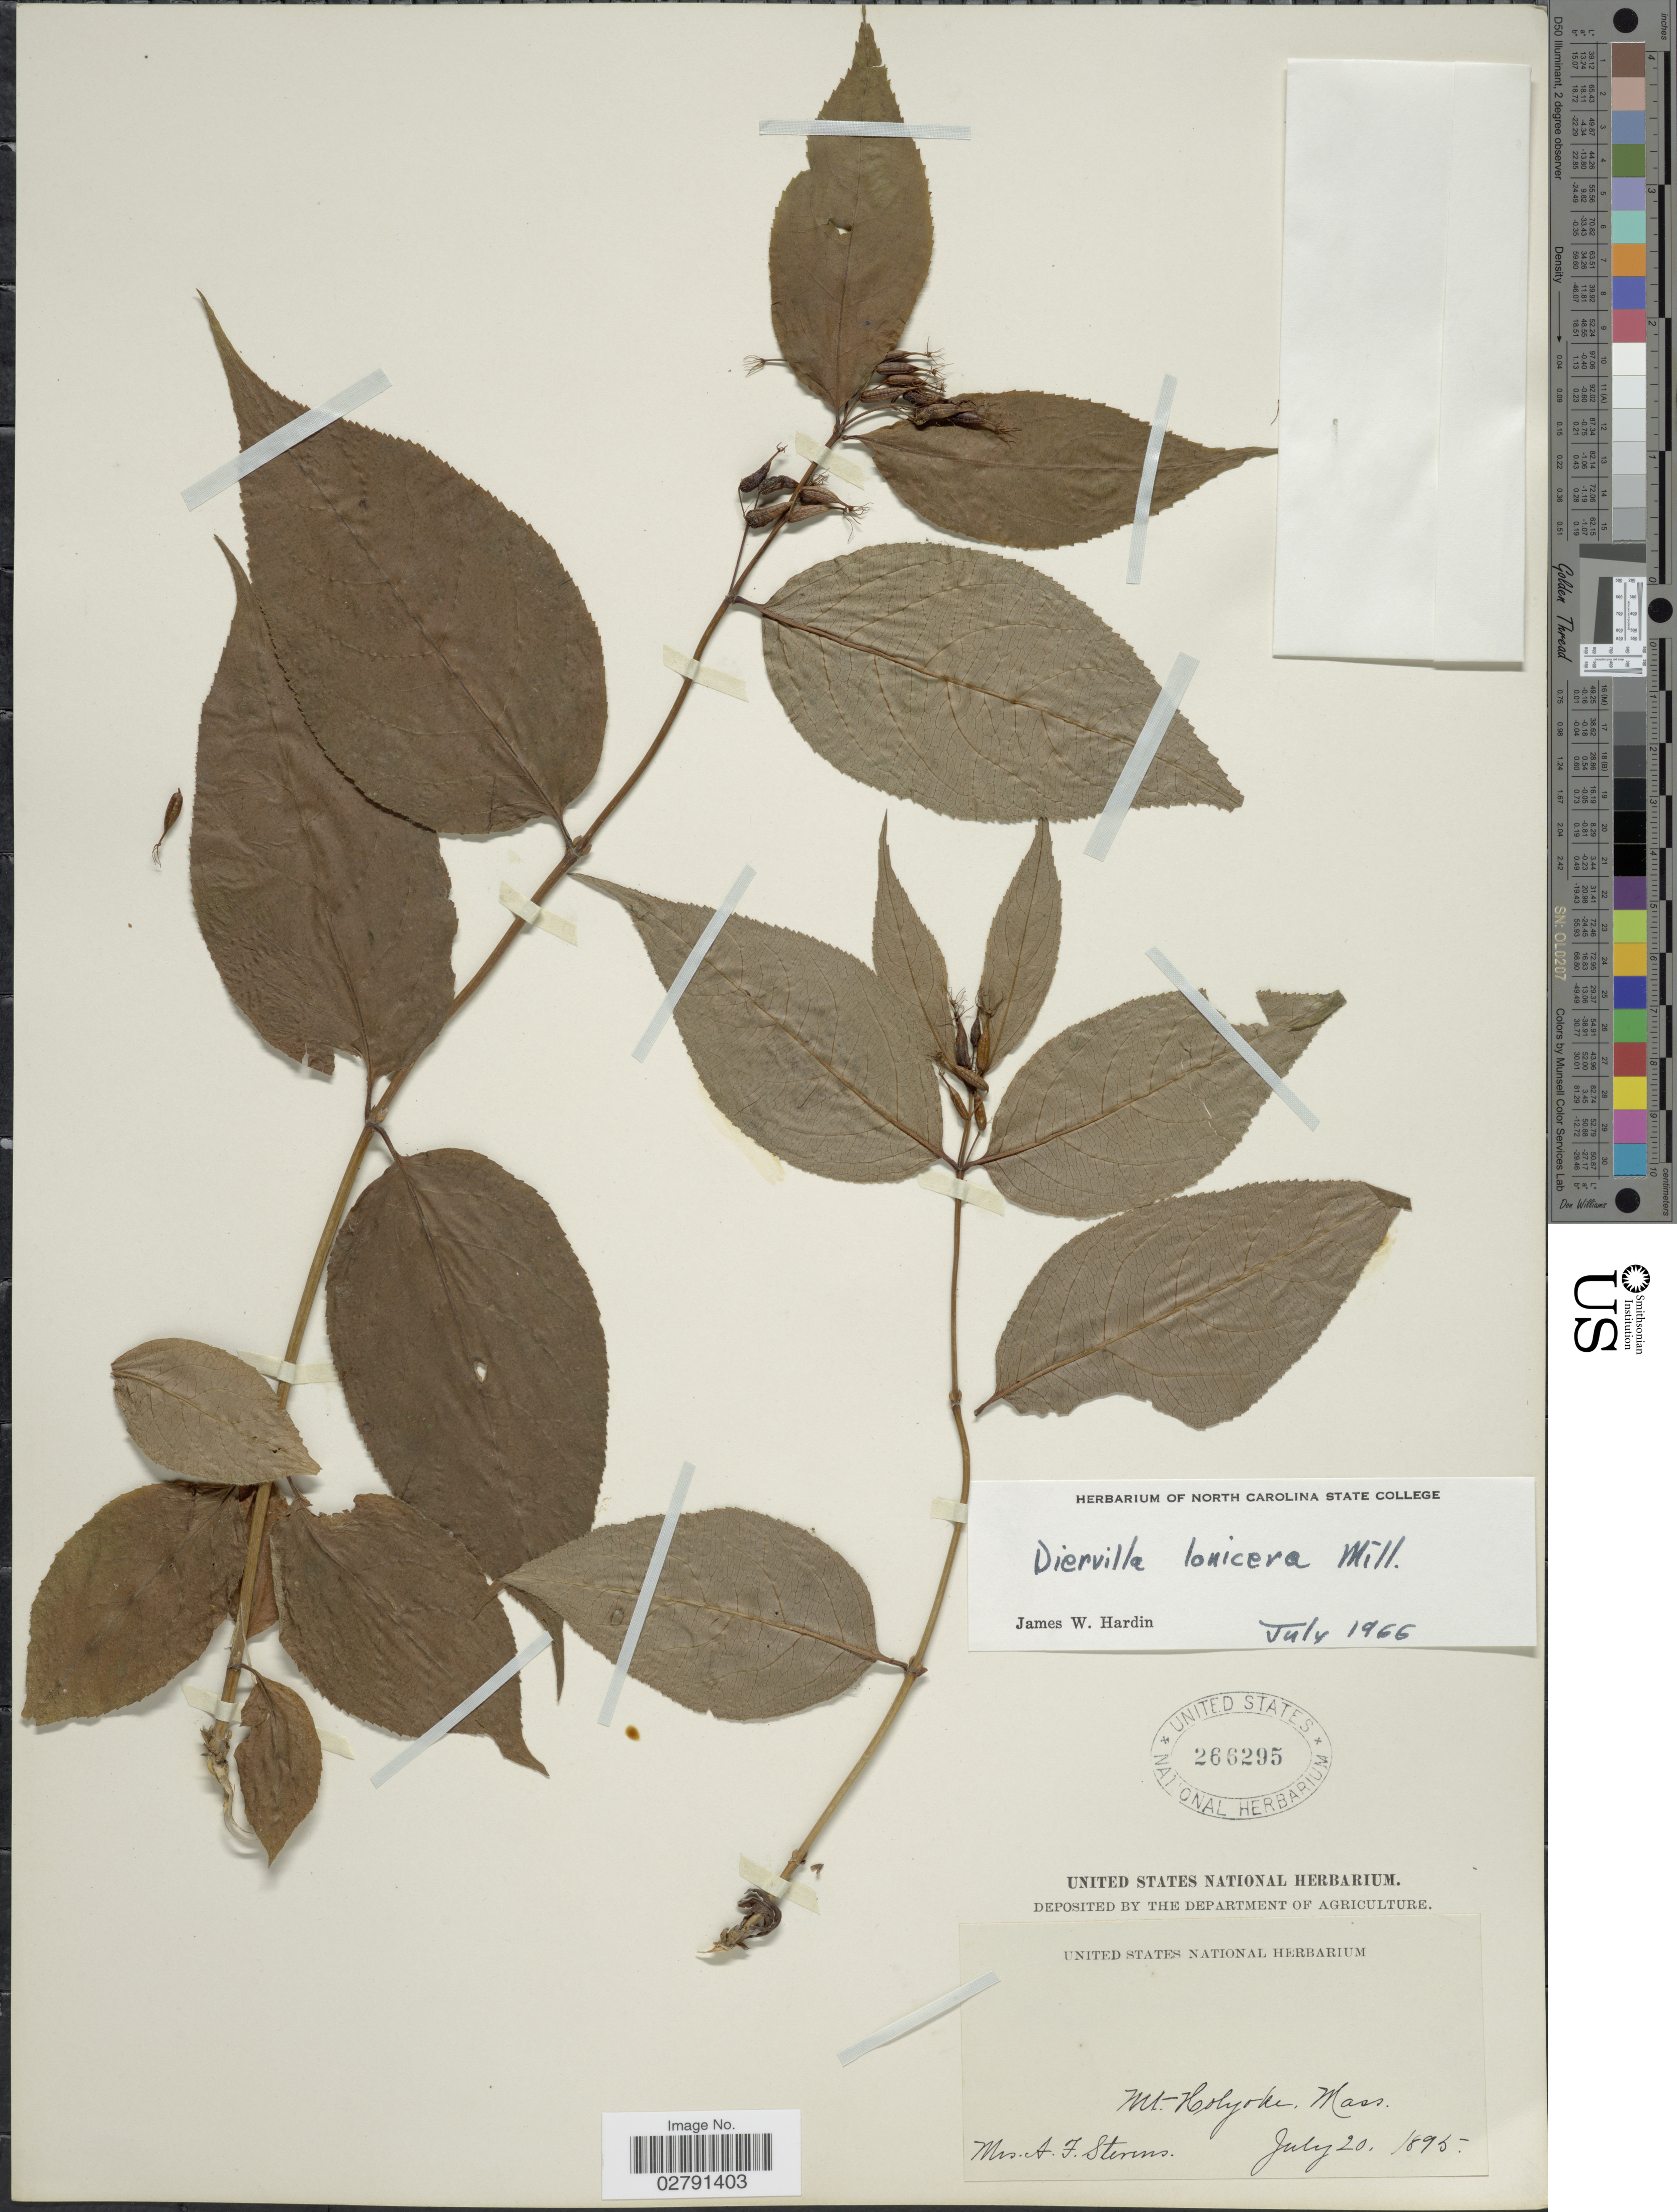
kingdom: Plantae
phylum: Tracheophyta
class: Magnoliopsida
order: Dipsacales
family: Caprifoliaceae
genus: Diervilla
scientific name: Diervilla lonicera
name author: Mill.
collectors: A. Stevens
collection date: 1895-07-20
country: United States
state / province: Massachusetts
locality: Mt. Holyoke.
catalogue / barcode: US 266295